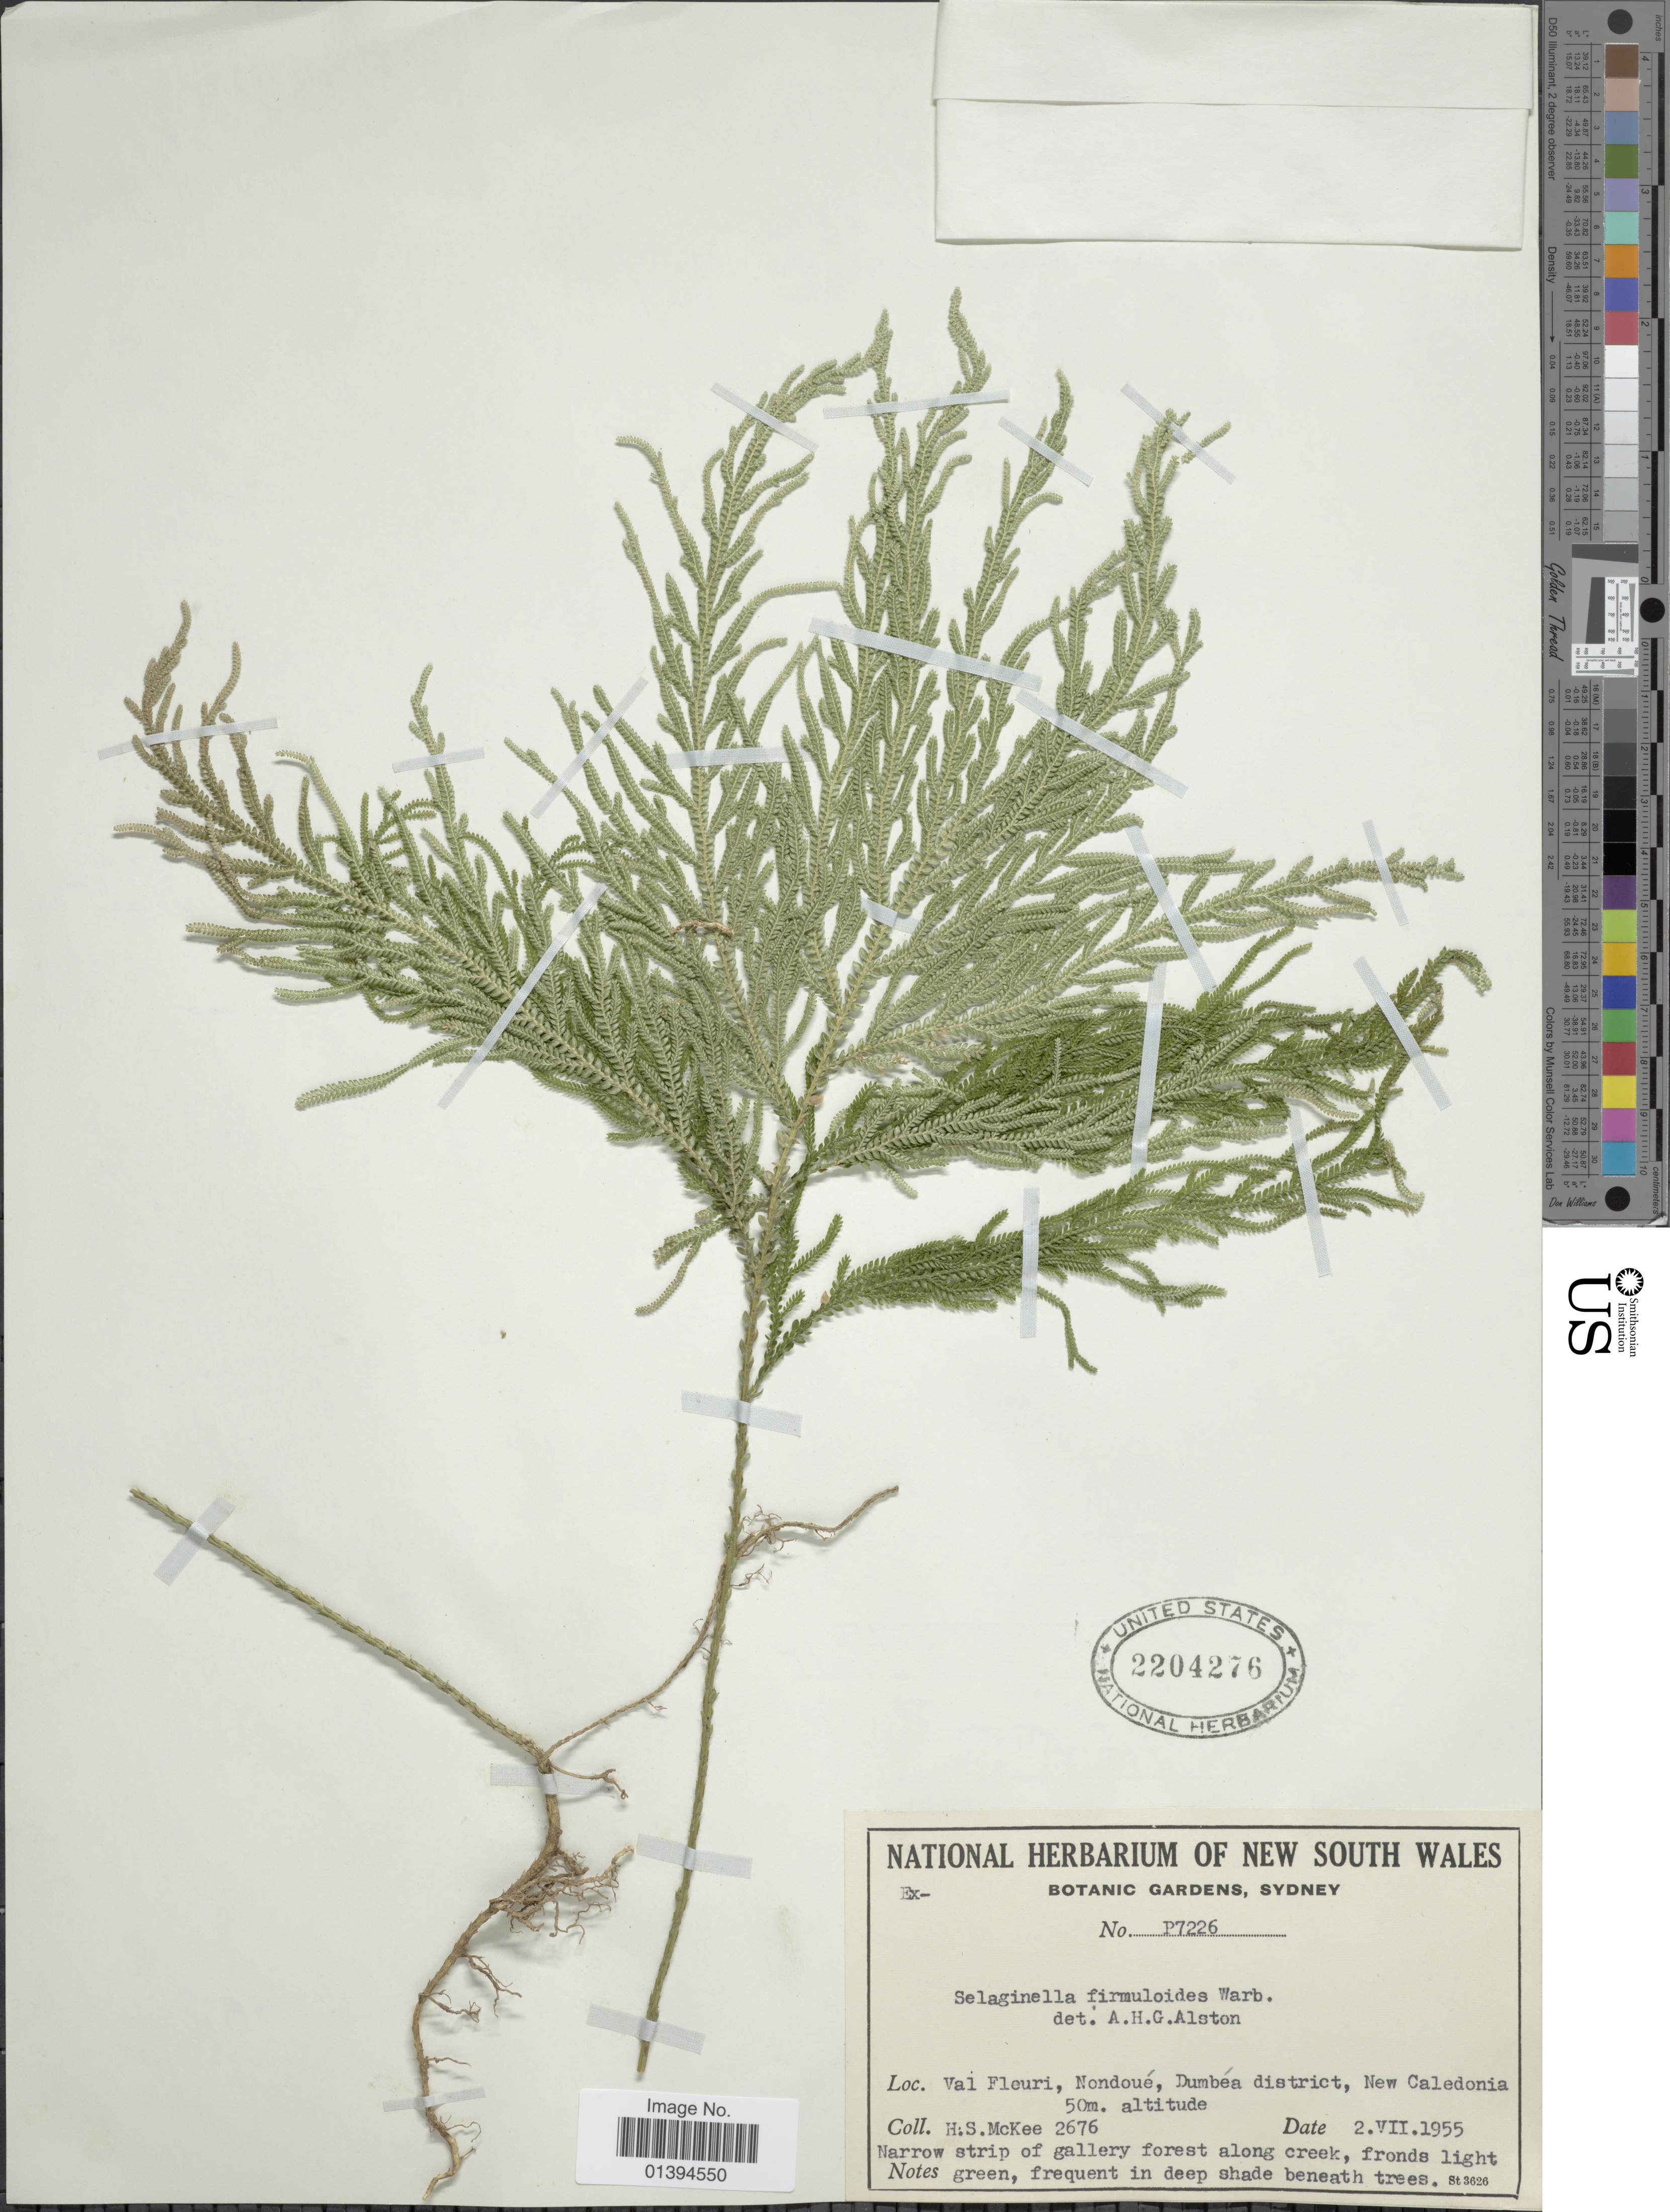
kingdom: Plantae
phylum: Tracheophyta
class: Lycopodiopsida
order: Selaginellales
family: Selaginellaceae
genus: Selaginella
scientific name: Selaginella firmuloides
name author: Warb.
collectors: H. S. McKee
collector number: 2676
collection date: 1955-07-02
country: New Caledonia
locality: Val Fleuri, Nondoué, Dumbea District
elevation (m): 50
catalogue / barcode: US 2204276